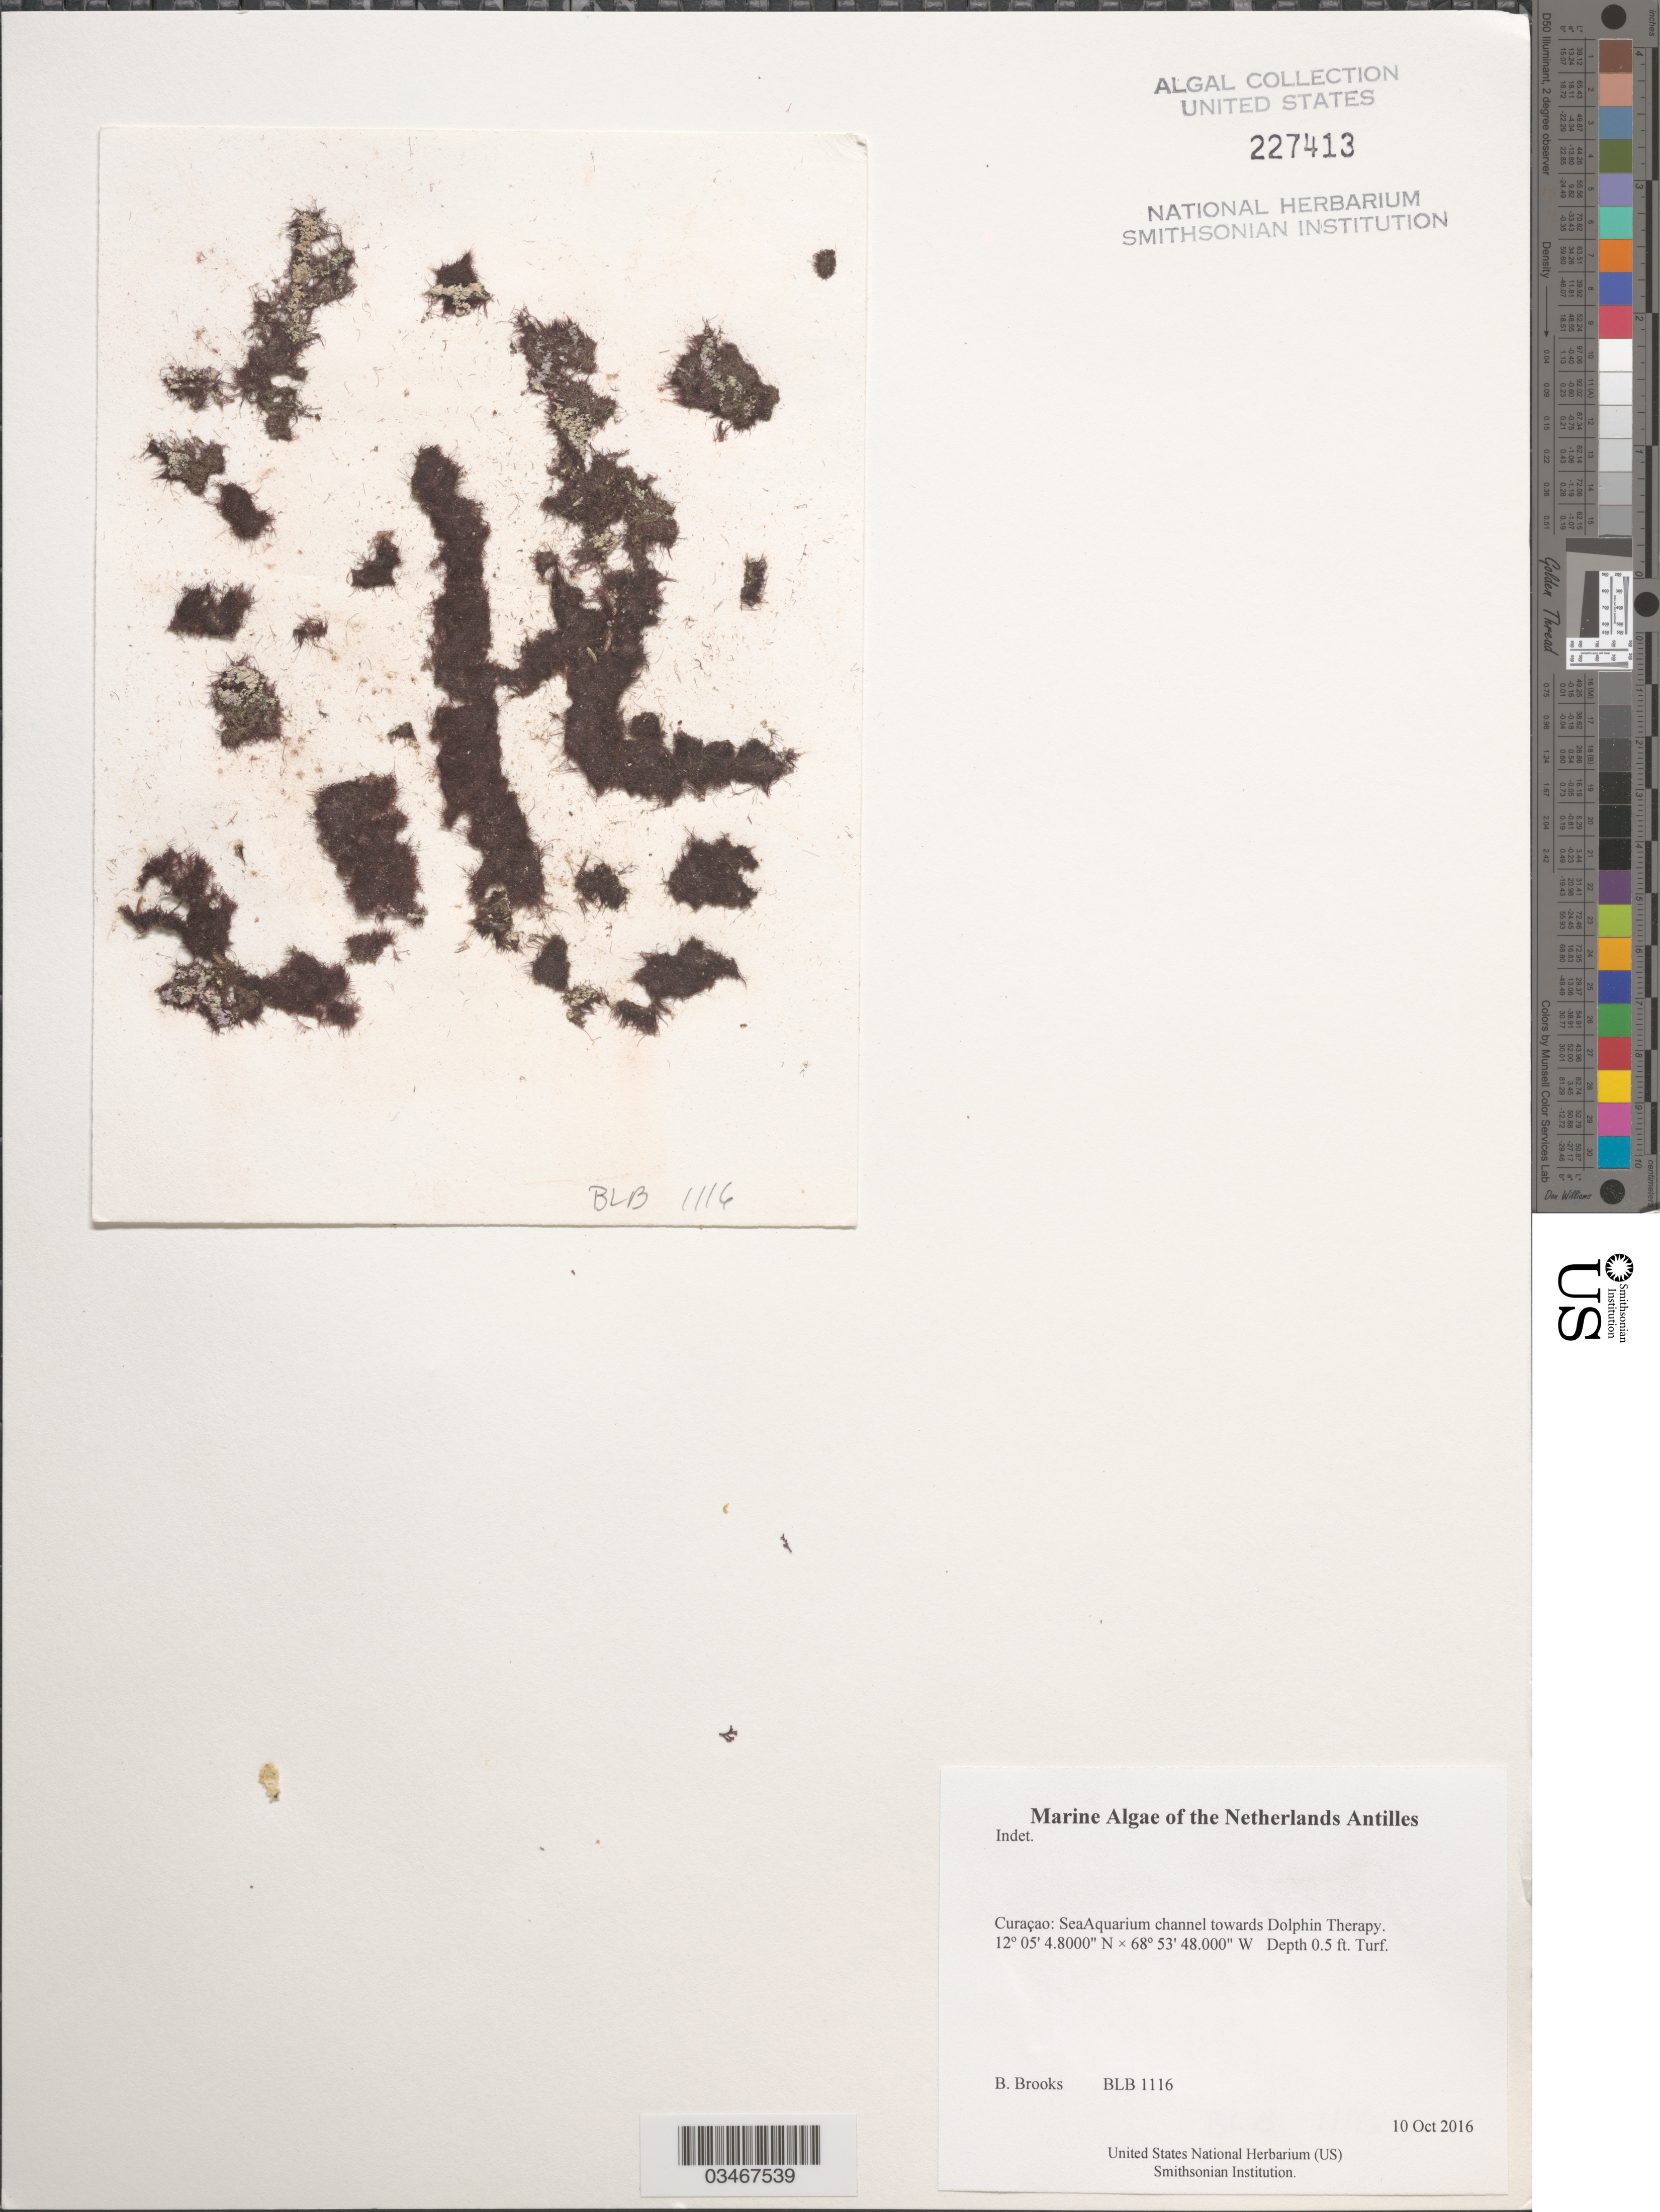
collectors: B. Brooks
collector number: BLB 1116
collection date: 2016-10-10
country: Curaçao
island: Curaçao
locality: SeaAquarium channel towards Dolphin Therapy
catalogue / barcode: US 227413